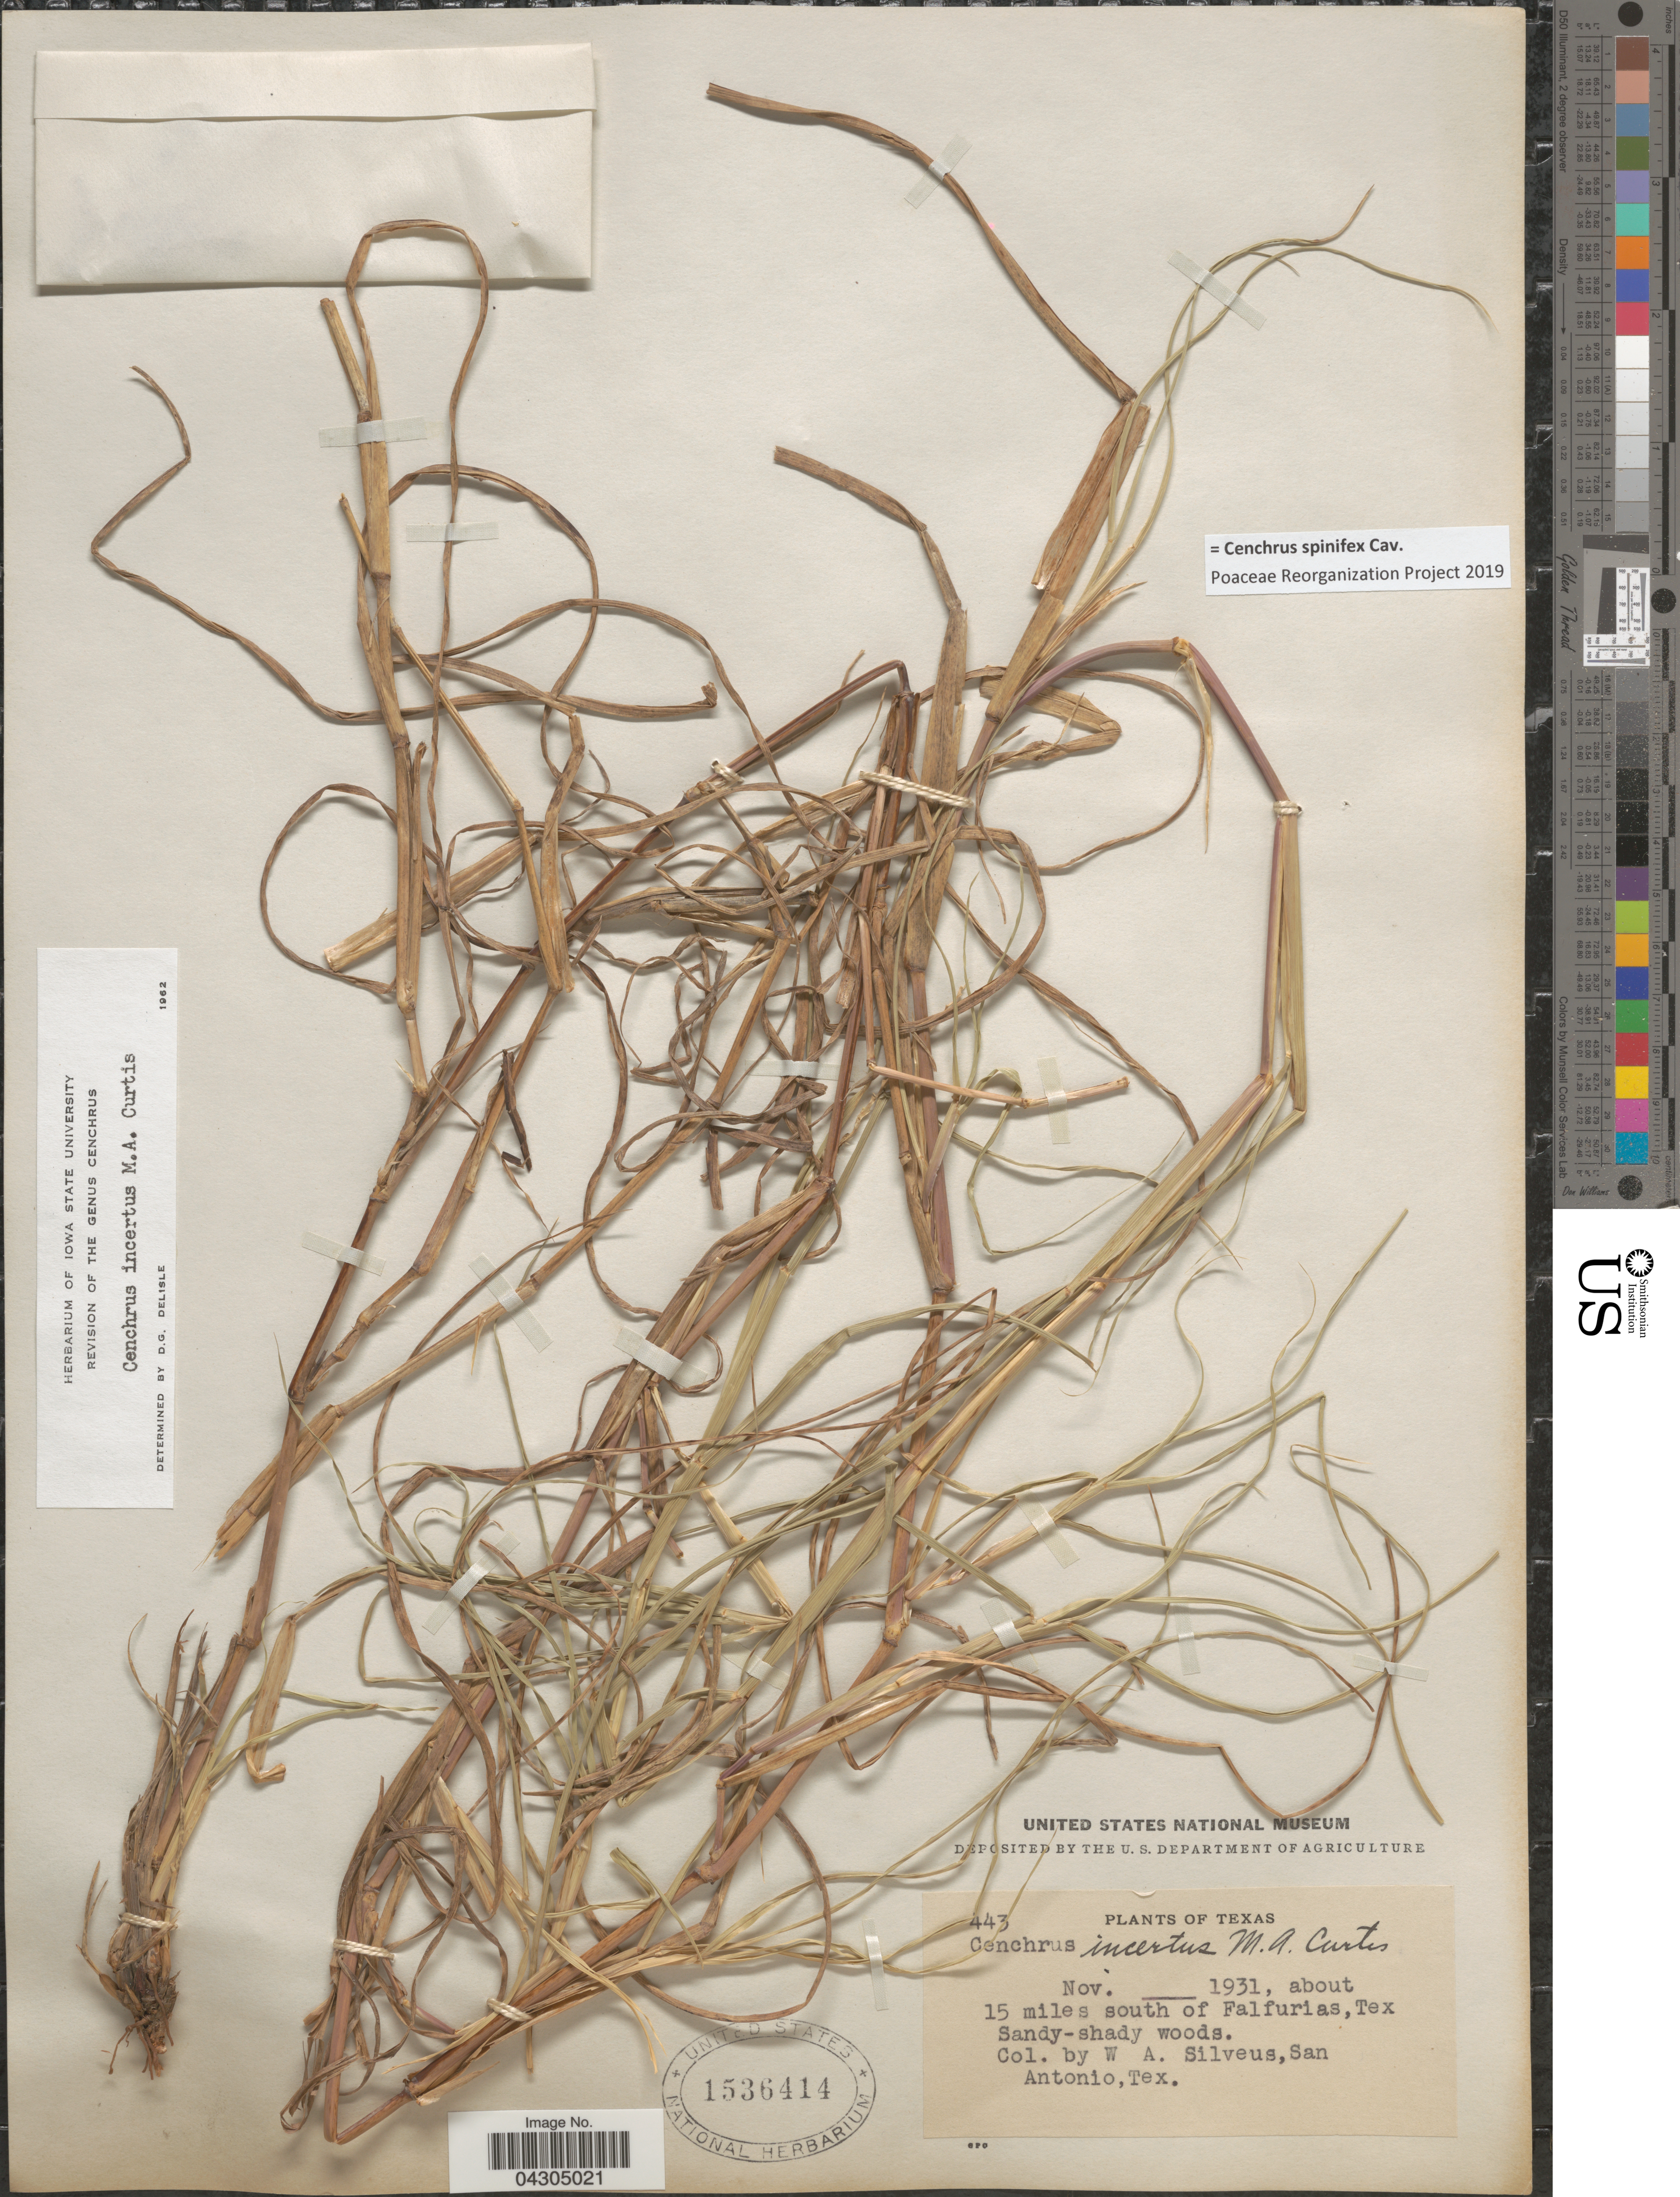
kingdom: Plantae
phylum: Tracheophyta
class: Liliopsida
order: Poales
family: Poaceae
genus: Cenchrus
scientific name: Cenchrus spinifex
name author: Cav.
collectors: W. Silveus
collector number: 443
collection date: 1931-11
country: United States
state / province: Texas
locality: About 15 miles south of Falfurias. Sandy-shady woods.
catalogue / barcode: US 1536414